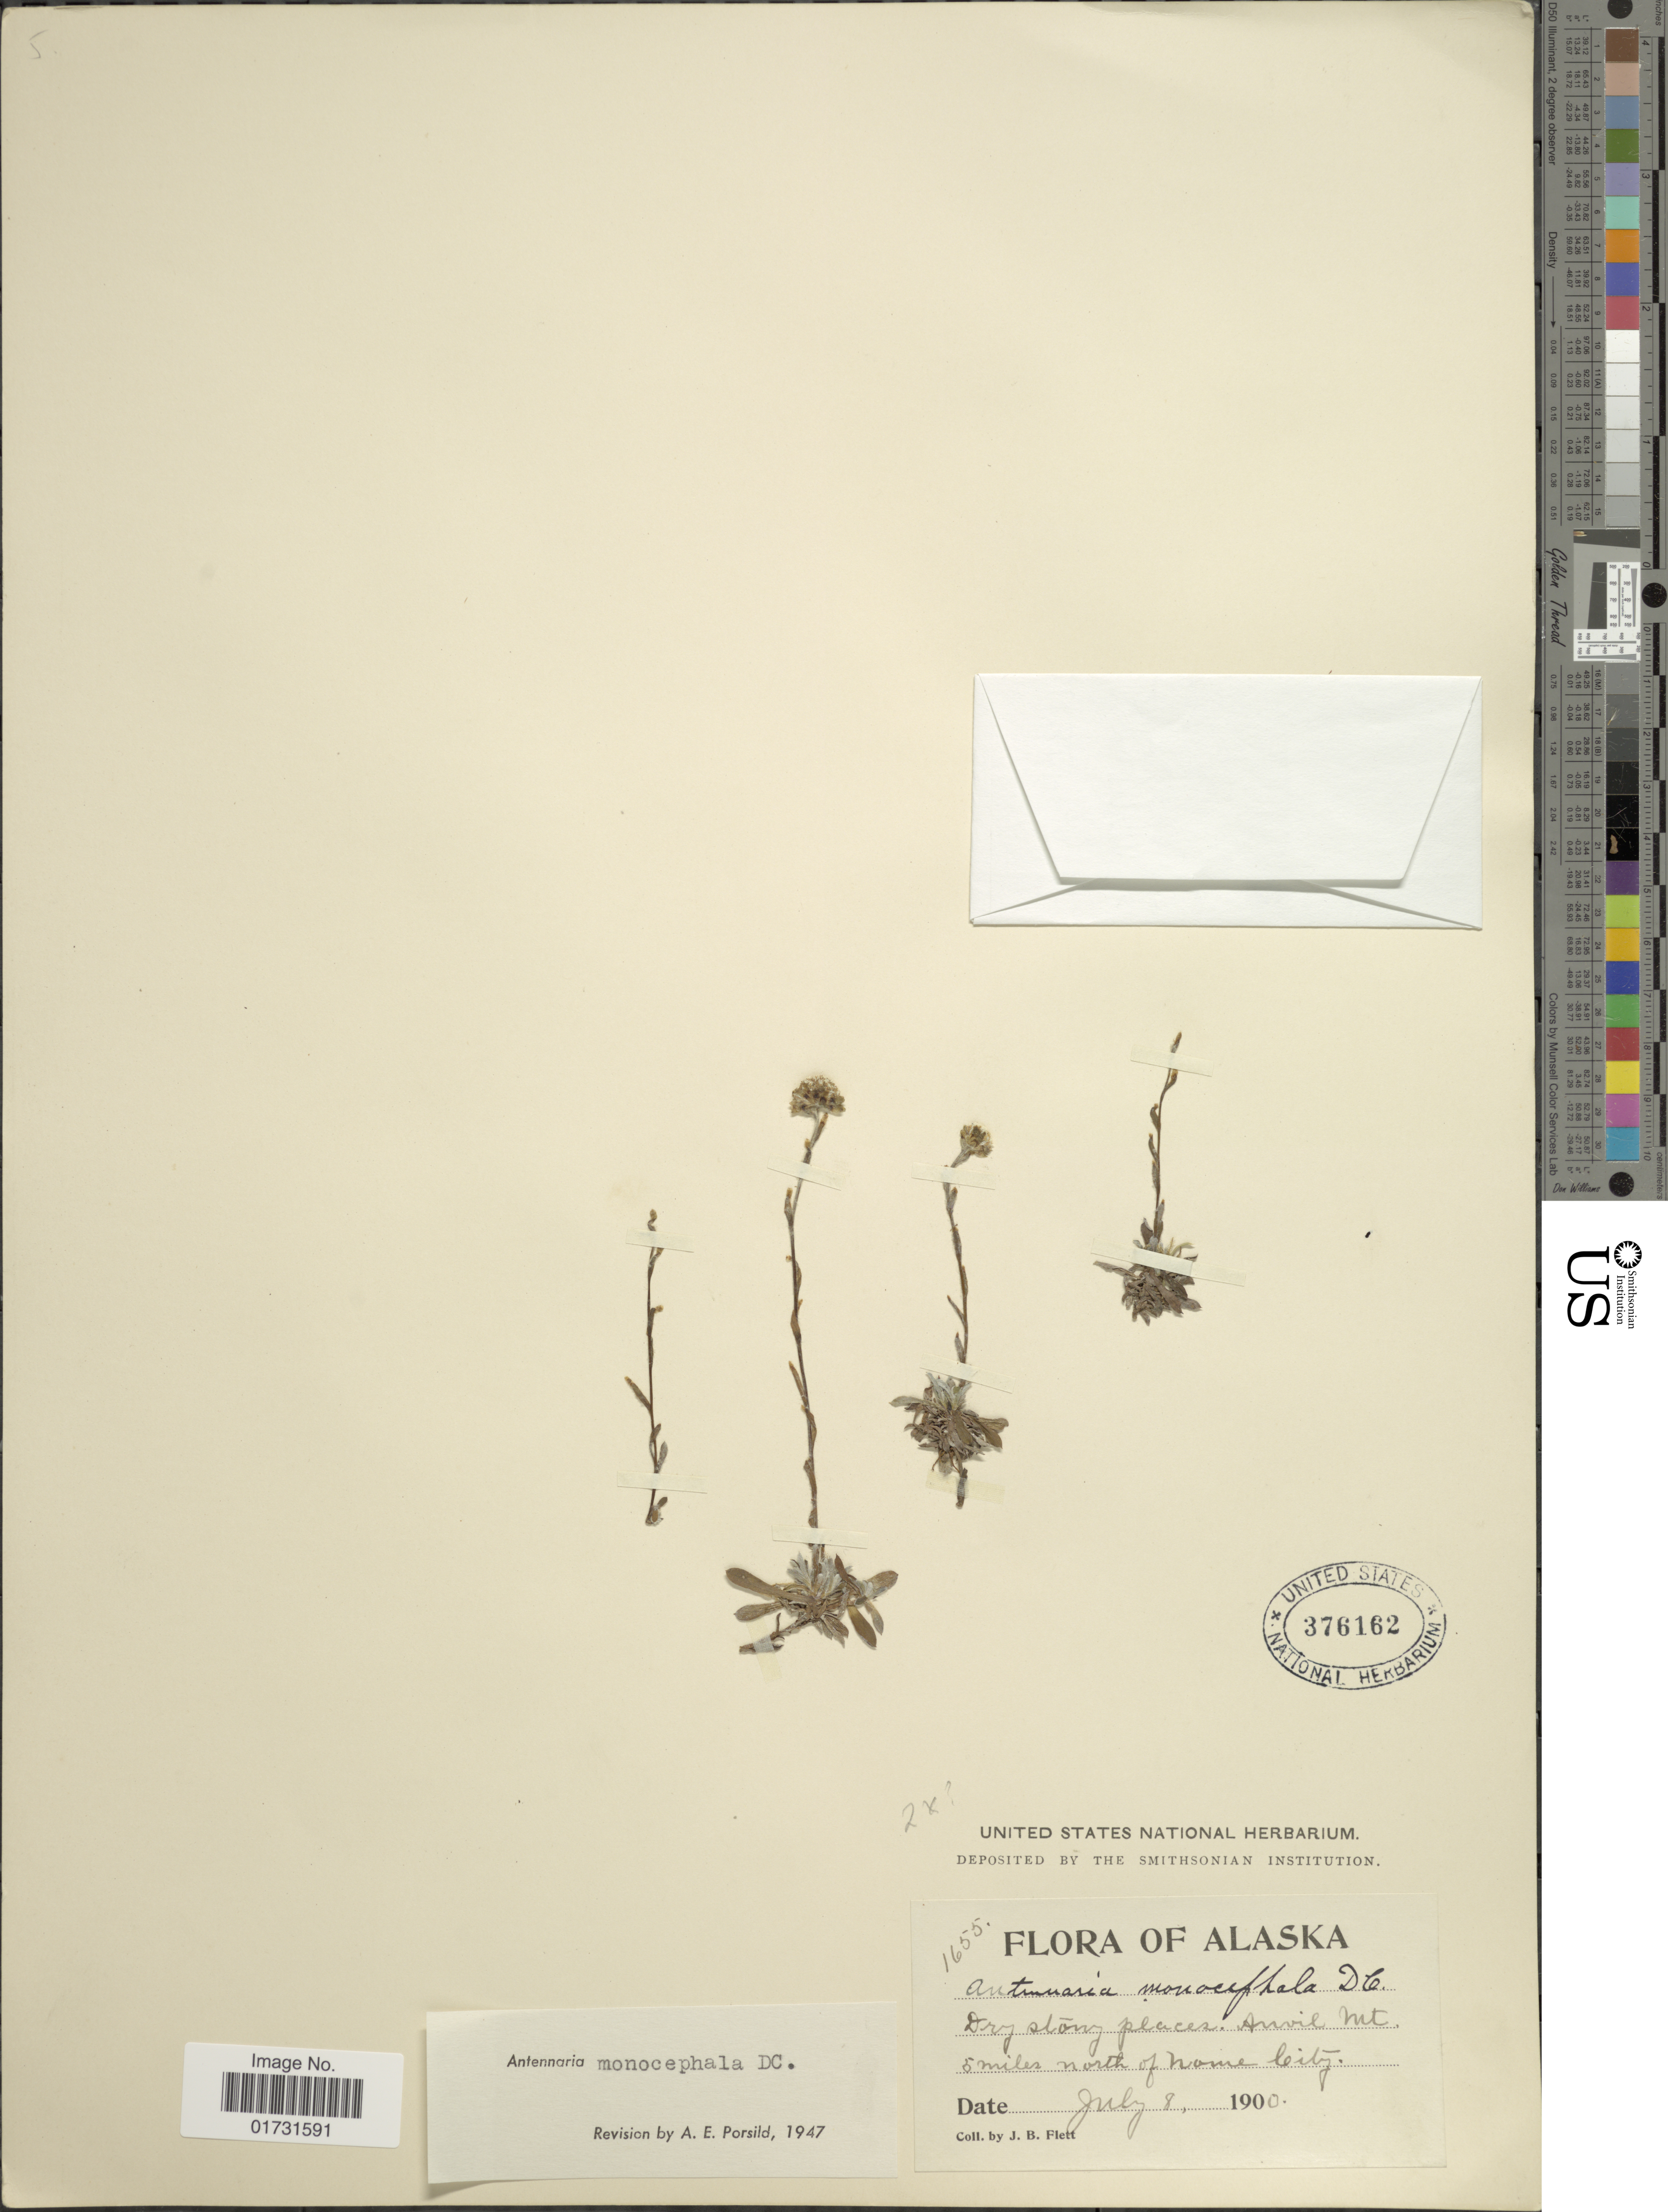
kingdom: Plantae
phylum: Tracheophyta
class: Magnoliopsida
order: Asterales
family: Asteraceae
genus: Antennaria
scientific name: Antennaria monocephala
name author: DC.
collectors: J. Flett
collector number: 1655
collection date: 1900-07-08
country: United States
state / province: Alaska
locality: Anvil Mt. 5 miles north of Nome City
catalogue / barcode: US 376162